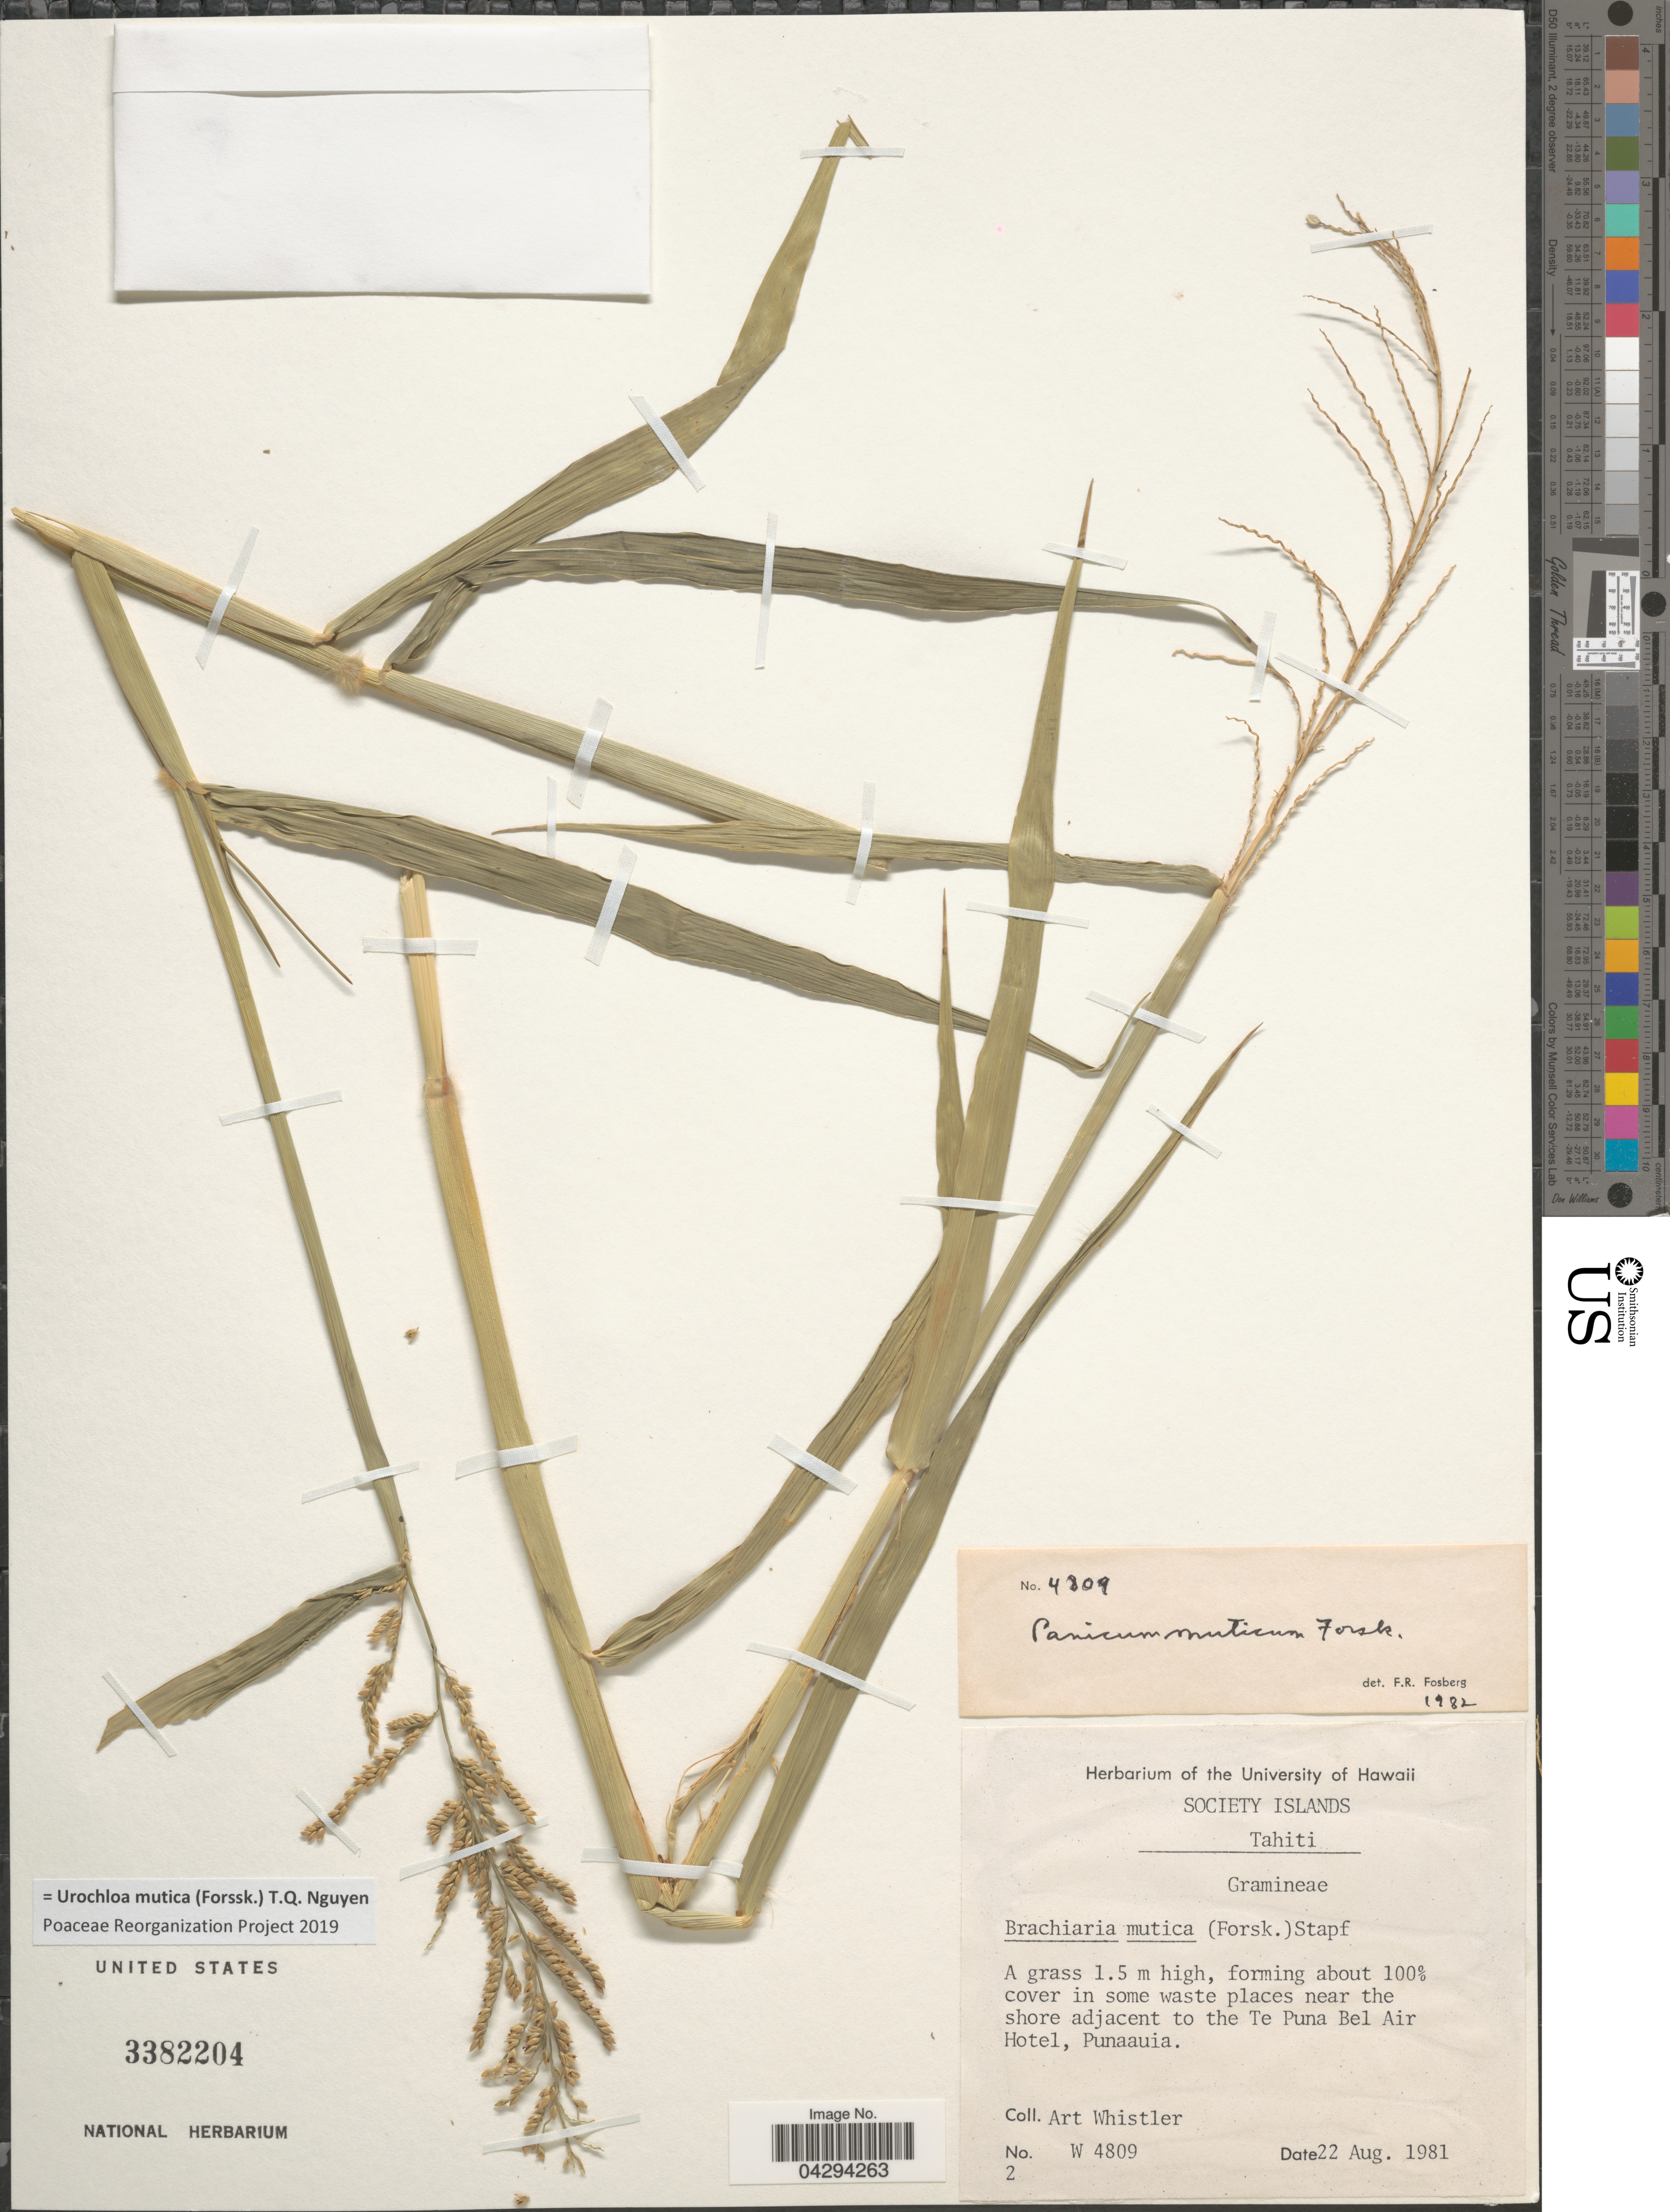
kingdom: Plantae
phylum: Tracheophyta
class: Liliopsida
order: Poales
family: Poaceae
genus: Urochloa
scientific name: Urochloa mutica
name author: (Forssk.) T.Q. Nguyen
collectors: A. Whistler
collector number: W4809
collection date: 1981-08-22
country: French Polynesia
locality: Society Islands. Tahiti. In some waste places near the shore adjacent to the Te Puna Bel Air Hotel, Punaauia.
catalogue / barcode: US 3382204